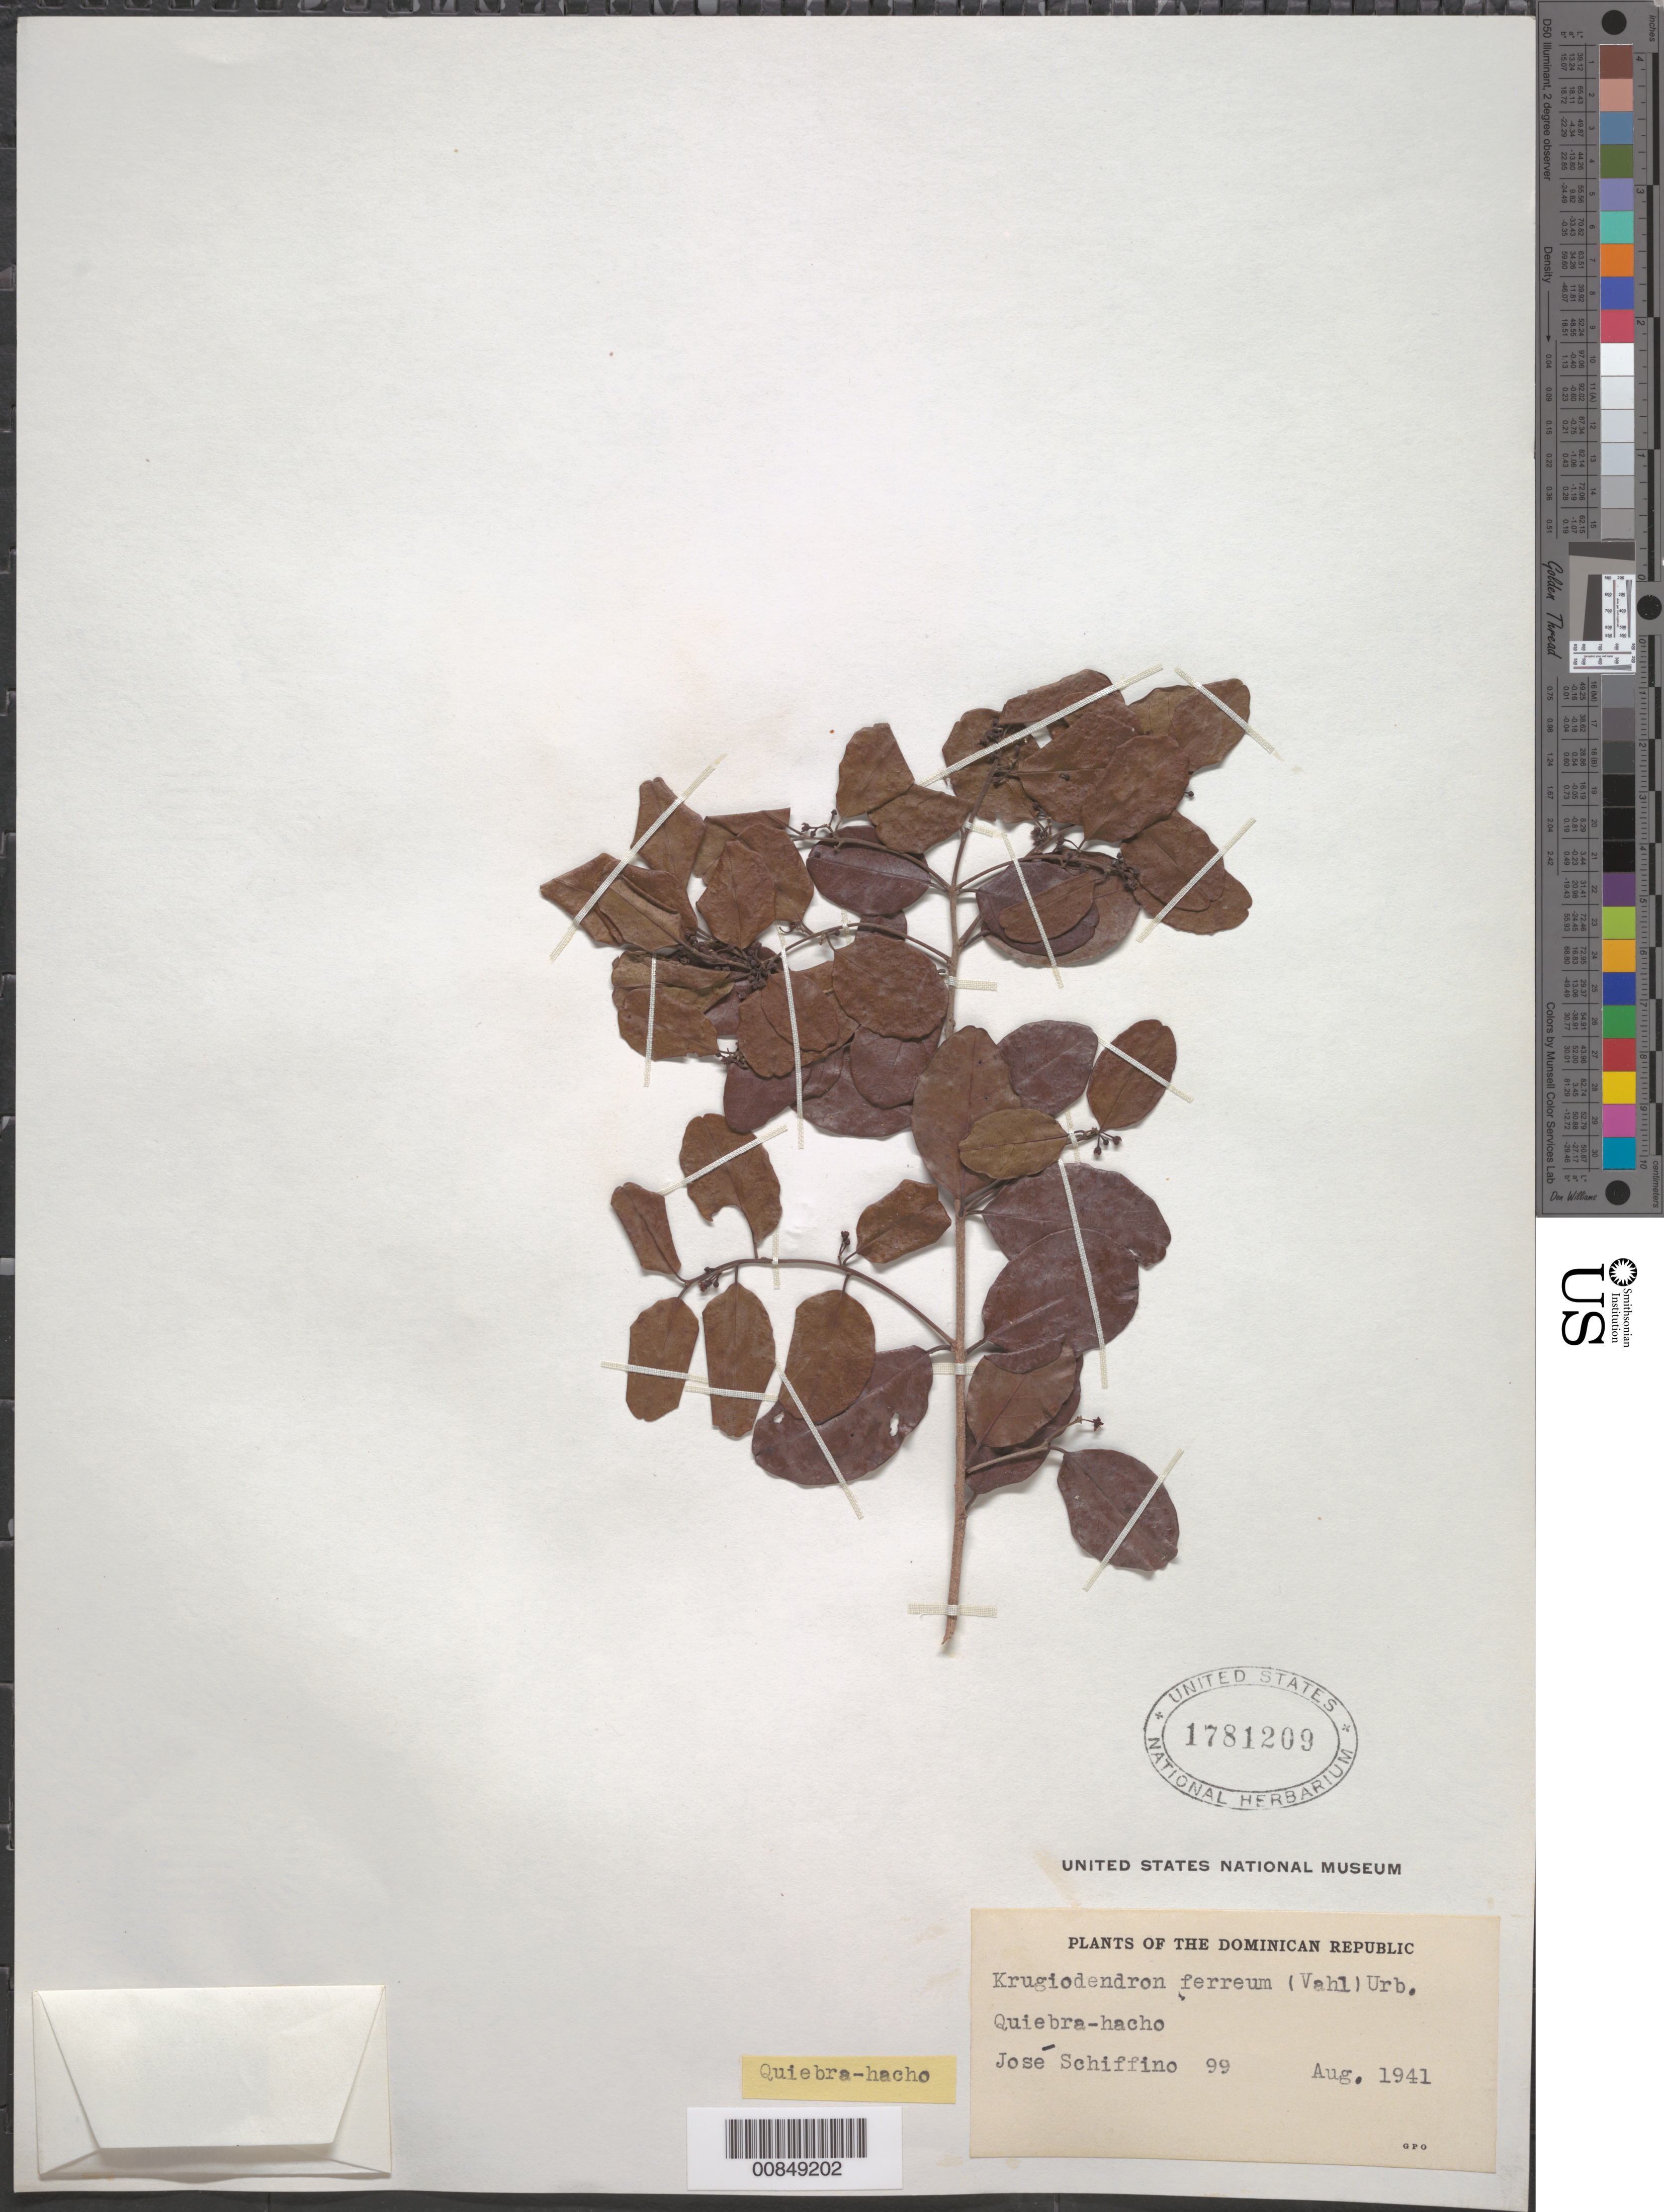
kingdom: Plantae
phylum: Tracheophyta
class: Magnoliopsida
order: Rosales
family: Rhamnaceae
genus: Krugiodendron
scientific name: Krugiodendron ferreum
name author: (Vahl) Urb.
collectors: J. Schiffino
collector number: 99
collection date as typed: Aug 1941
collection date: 1941-08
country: Dominican Republic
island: Hispaniola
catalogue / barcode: US 1781209